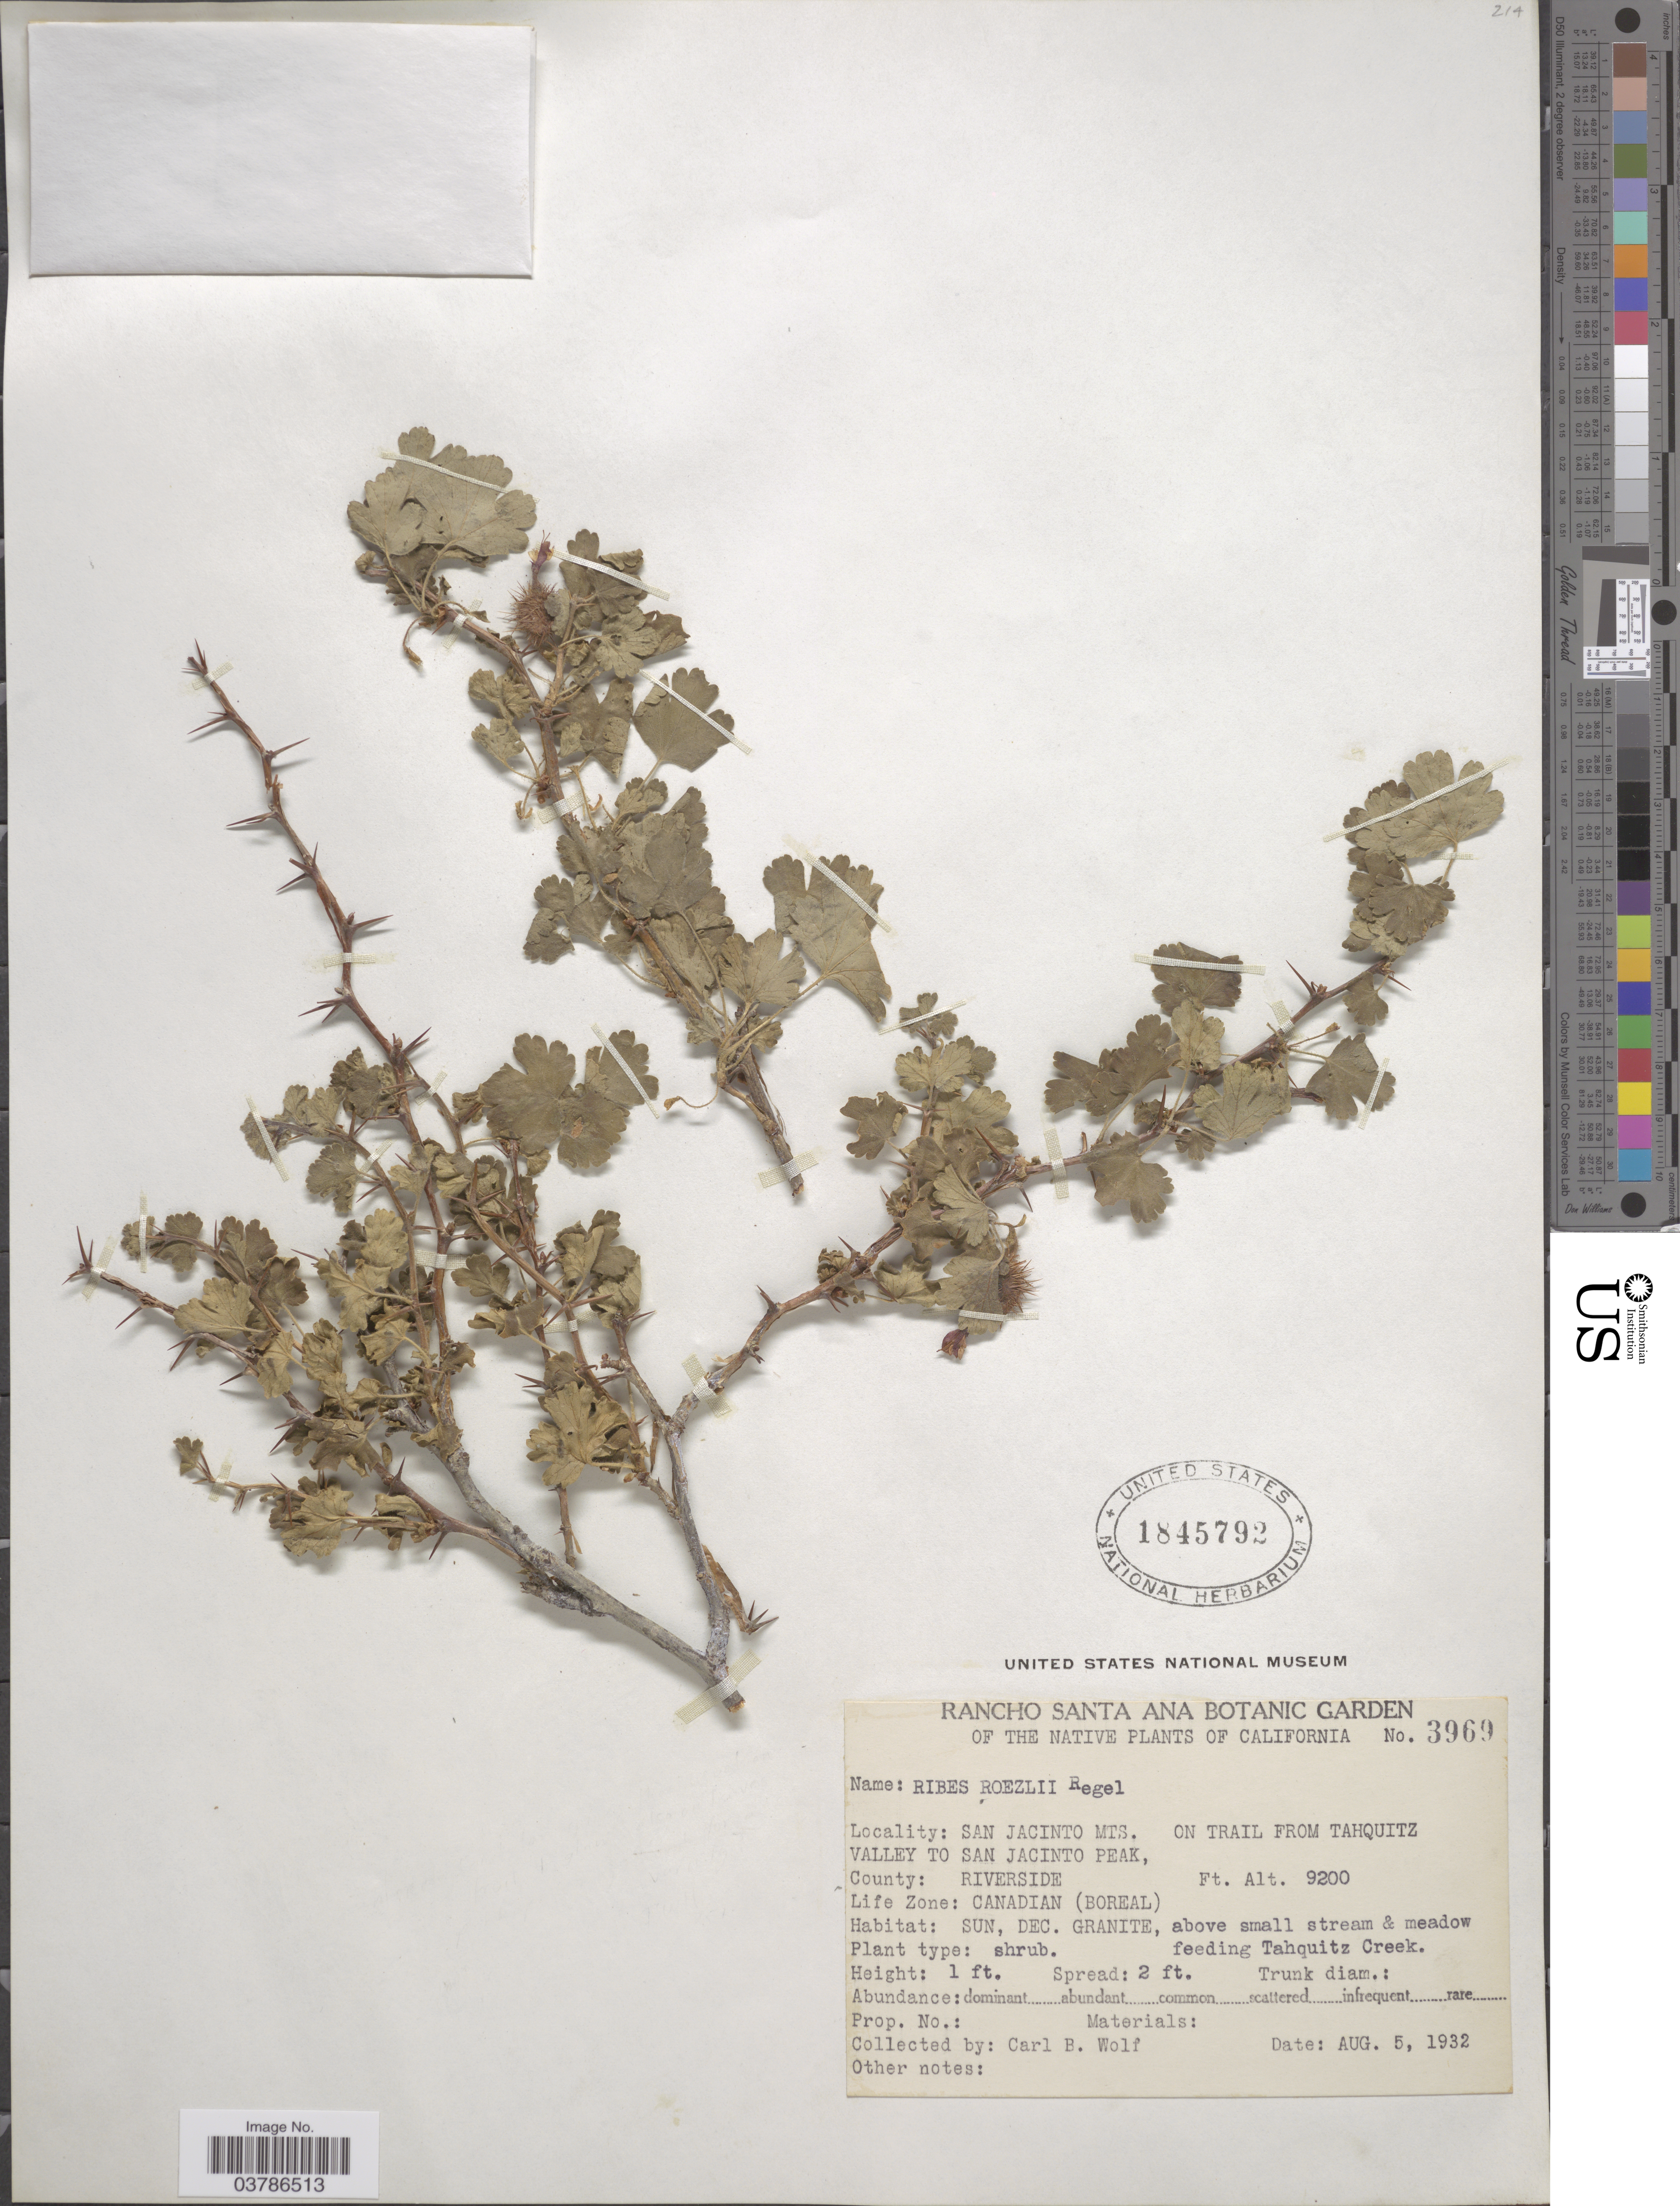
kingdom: Plantae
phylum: Tracheophyta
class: Magnoliopsida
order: Saxifragales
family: Grossulariaceae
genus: Ribes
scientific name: Ribes roezlii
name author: Regel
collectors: C. B. Wolf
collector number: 3969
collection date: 1932-08-05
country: United States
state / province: California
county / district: Riverside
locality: San Jacinto Mts. on trail from Tahquitz Valley to San Jacinto Peak, County: Riverside. Life Zone: Canadian (Boreal). Above small stream & meadow feeding Tahquitz Creek.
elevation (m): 2804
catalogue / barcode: US 1845792